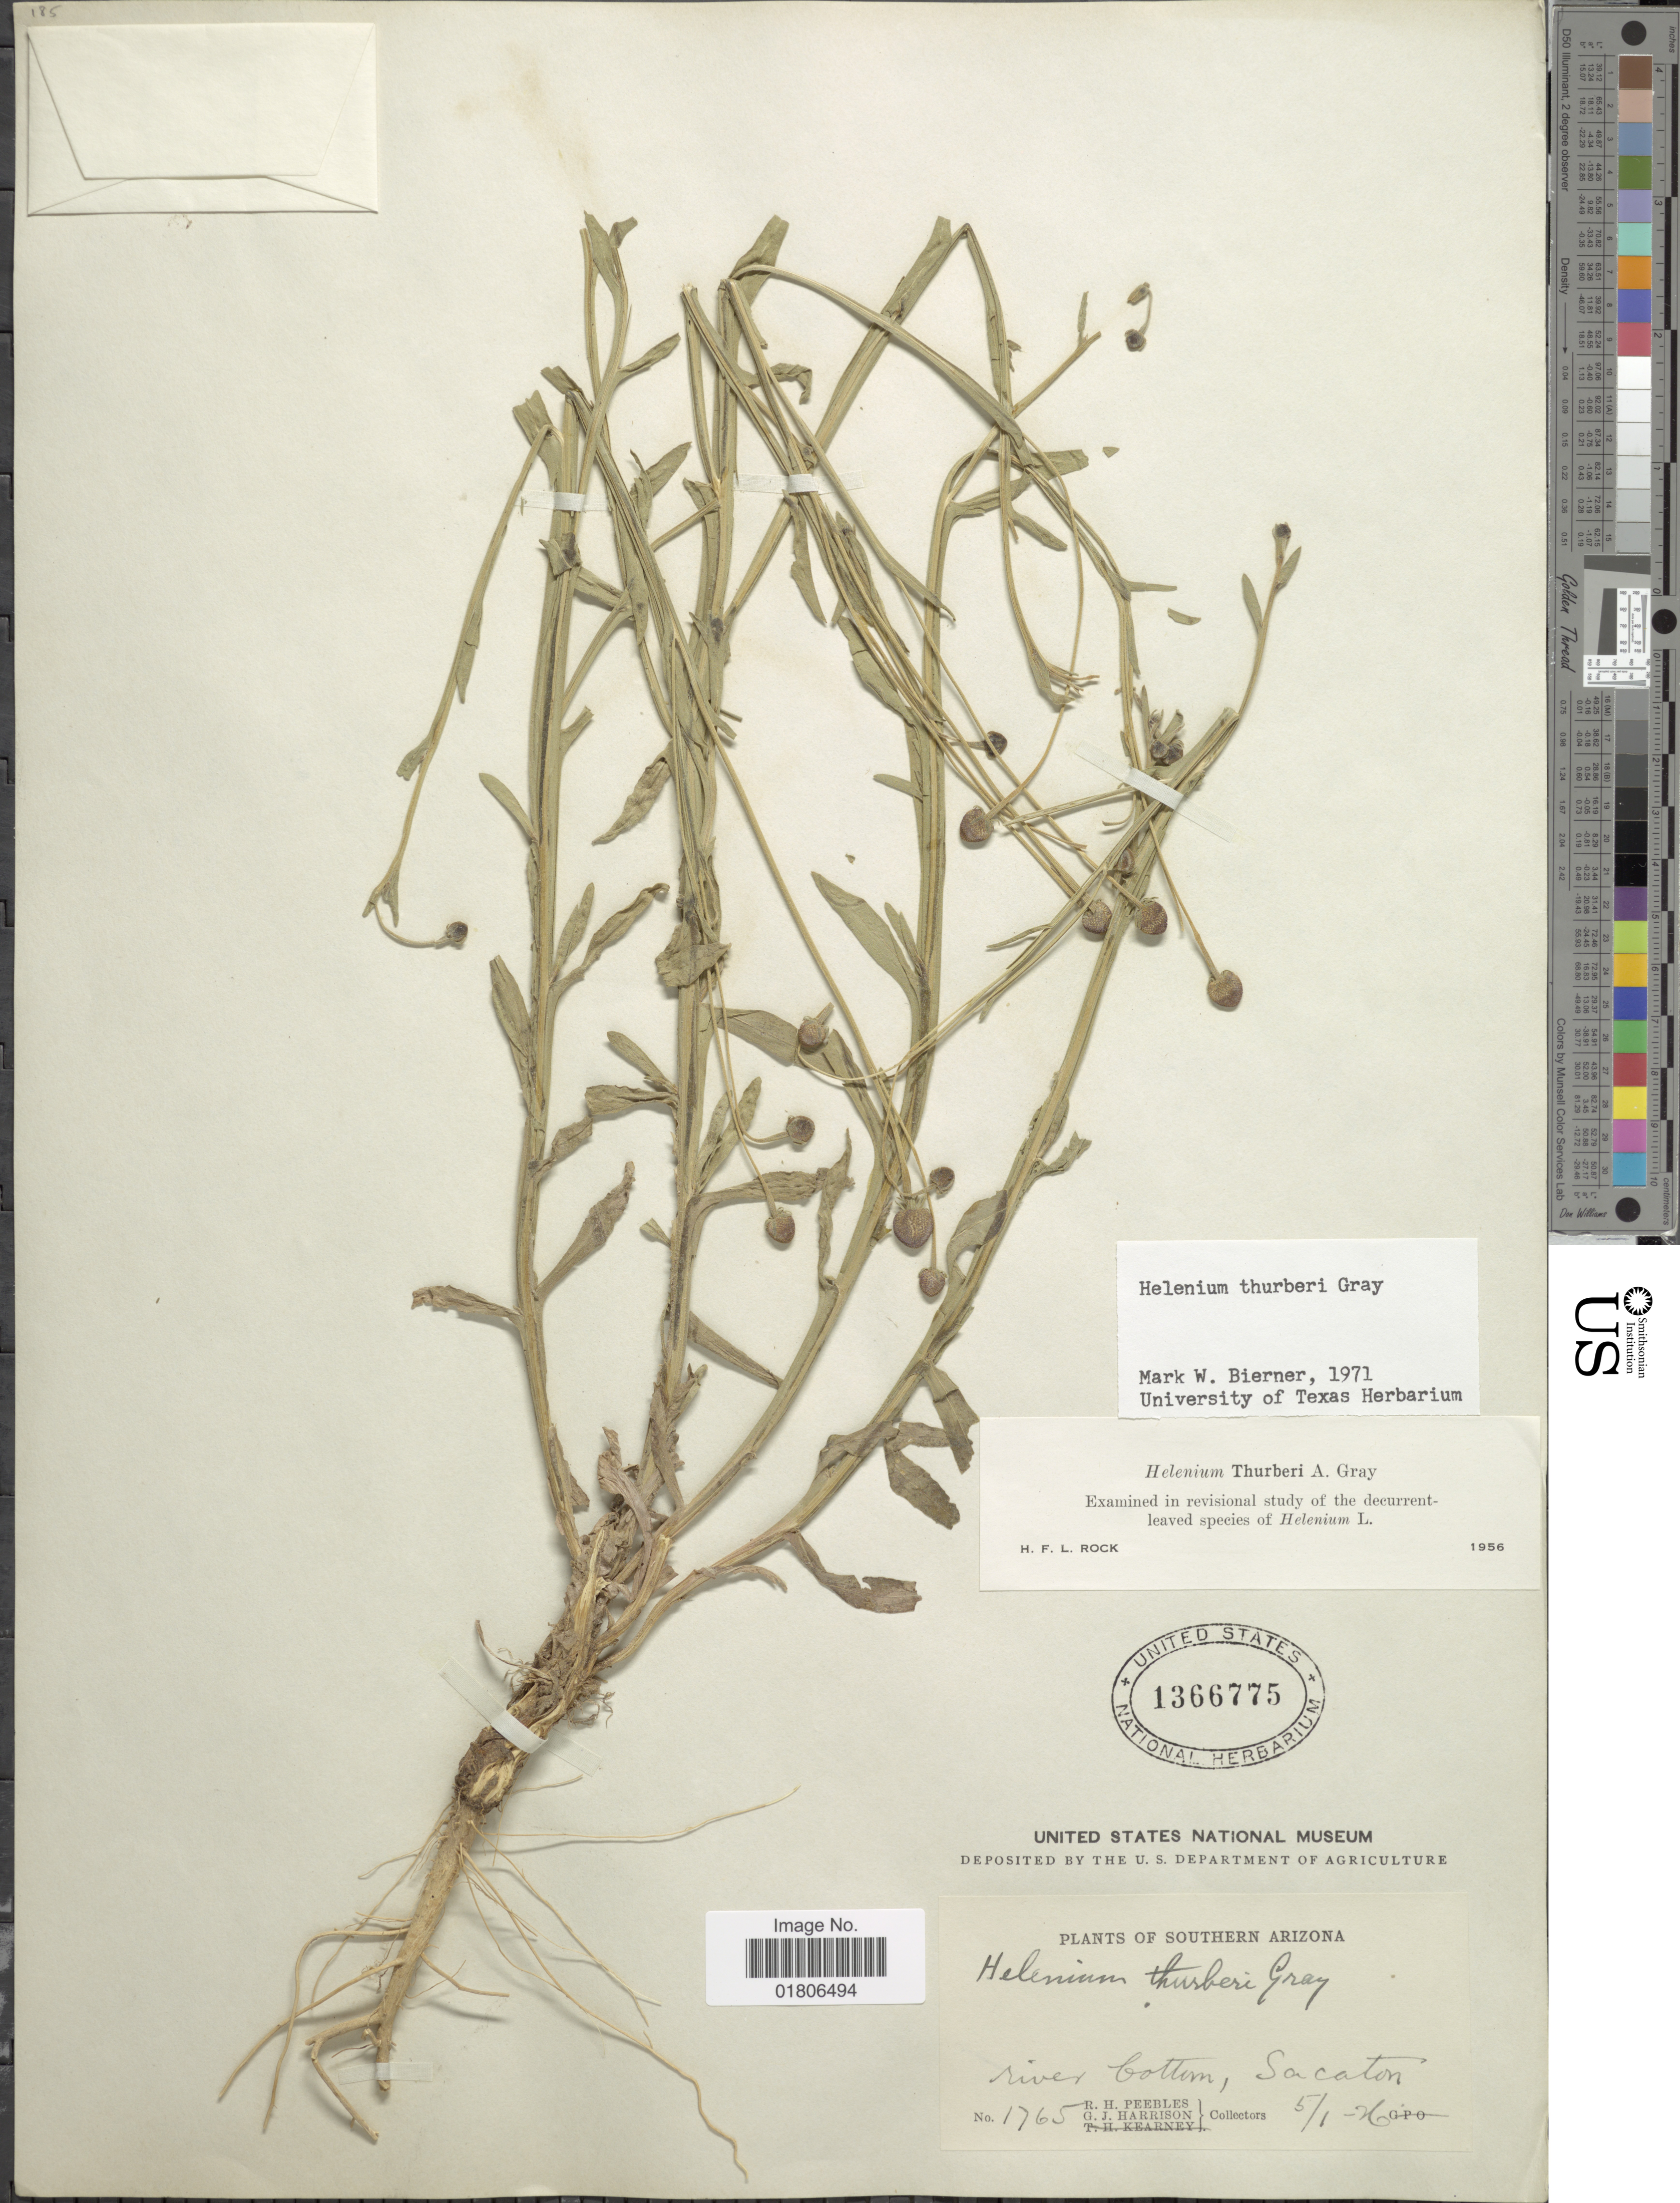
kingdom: Plantae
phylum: Tracheophyta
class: Magnoliopsida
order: Asterales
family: Asteraceae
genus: Helenium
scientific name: Helenium thurberi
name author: A. Gray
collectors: R. H. Peebles & G. J. Harrison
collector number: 1765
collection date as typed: Transcribed d/m/y: 1/5/26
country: United States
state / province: Arizona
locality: Southern Arizona, river bottom, Sacaton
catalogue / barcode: US 1366775